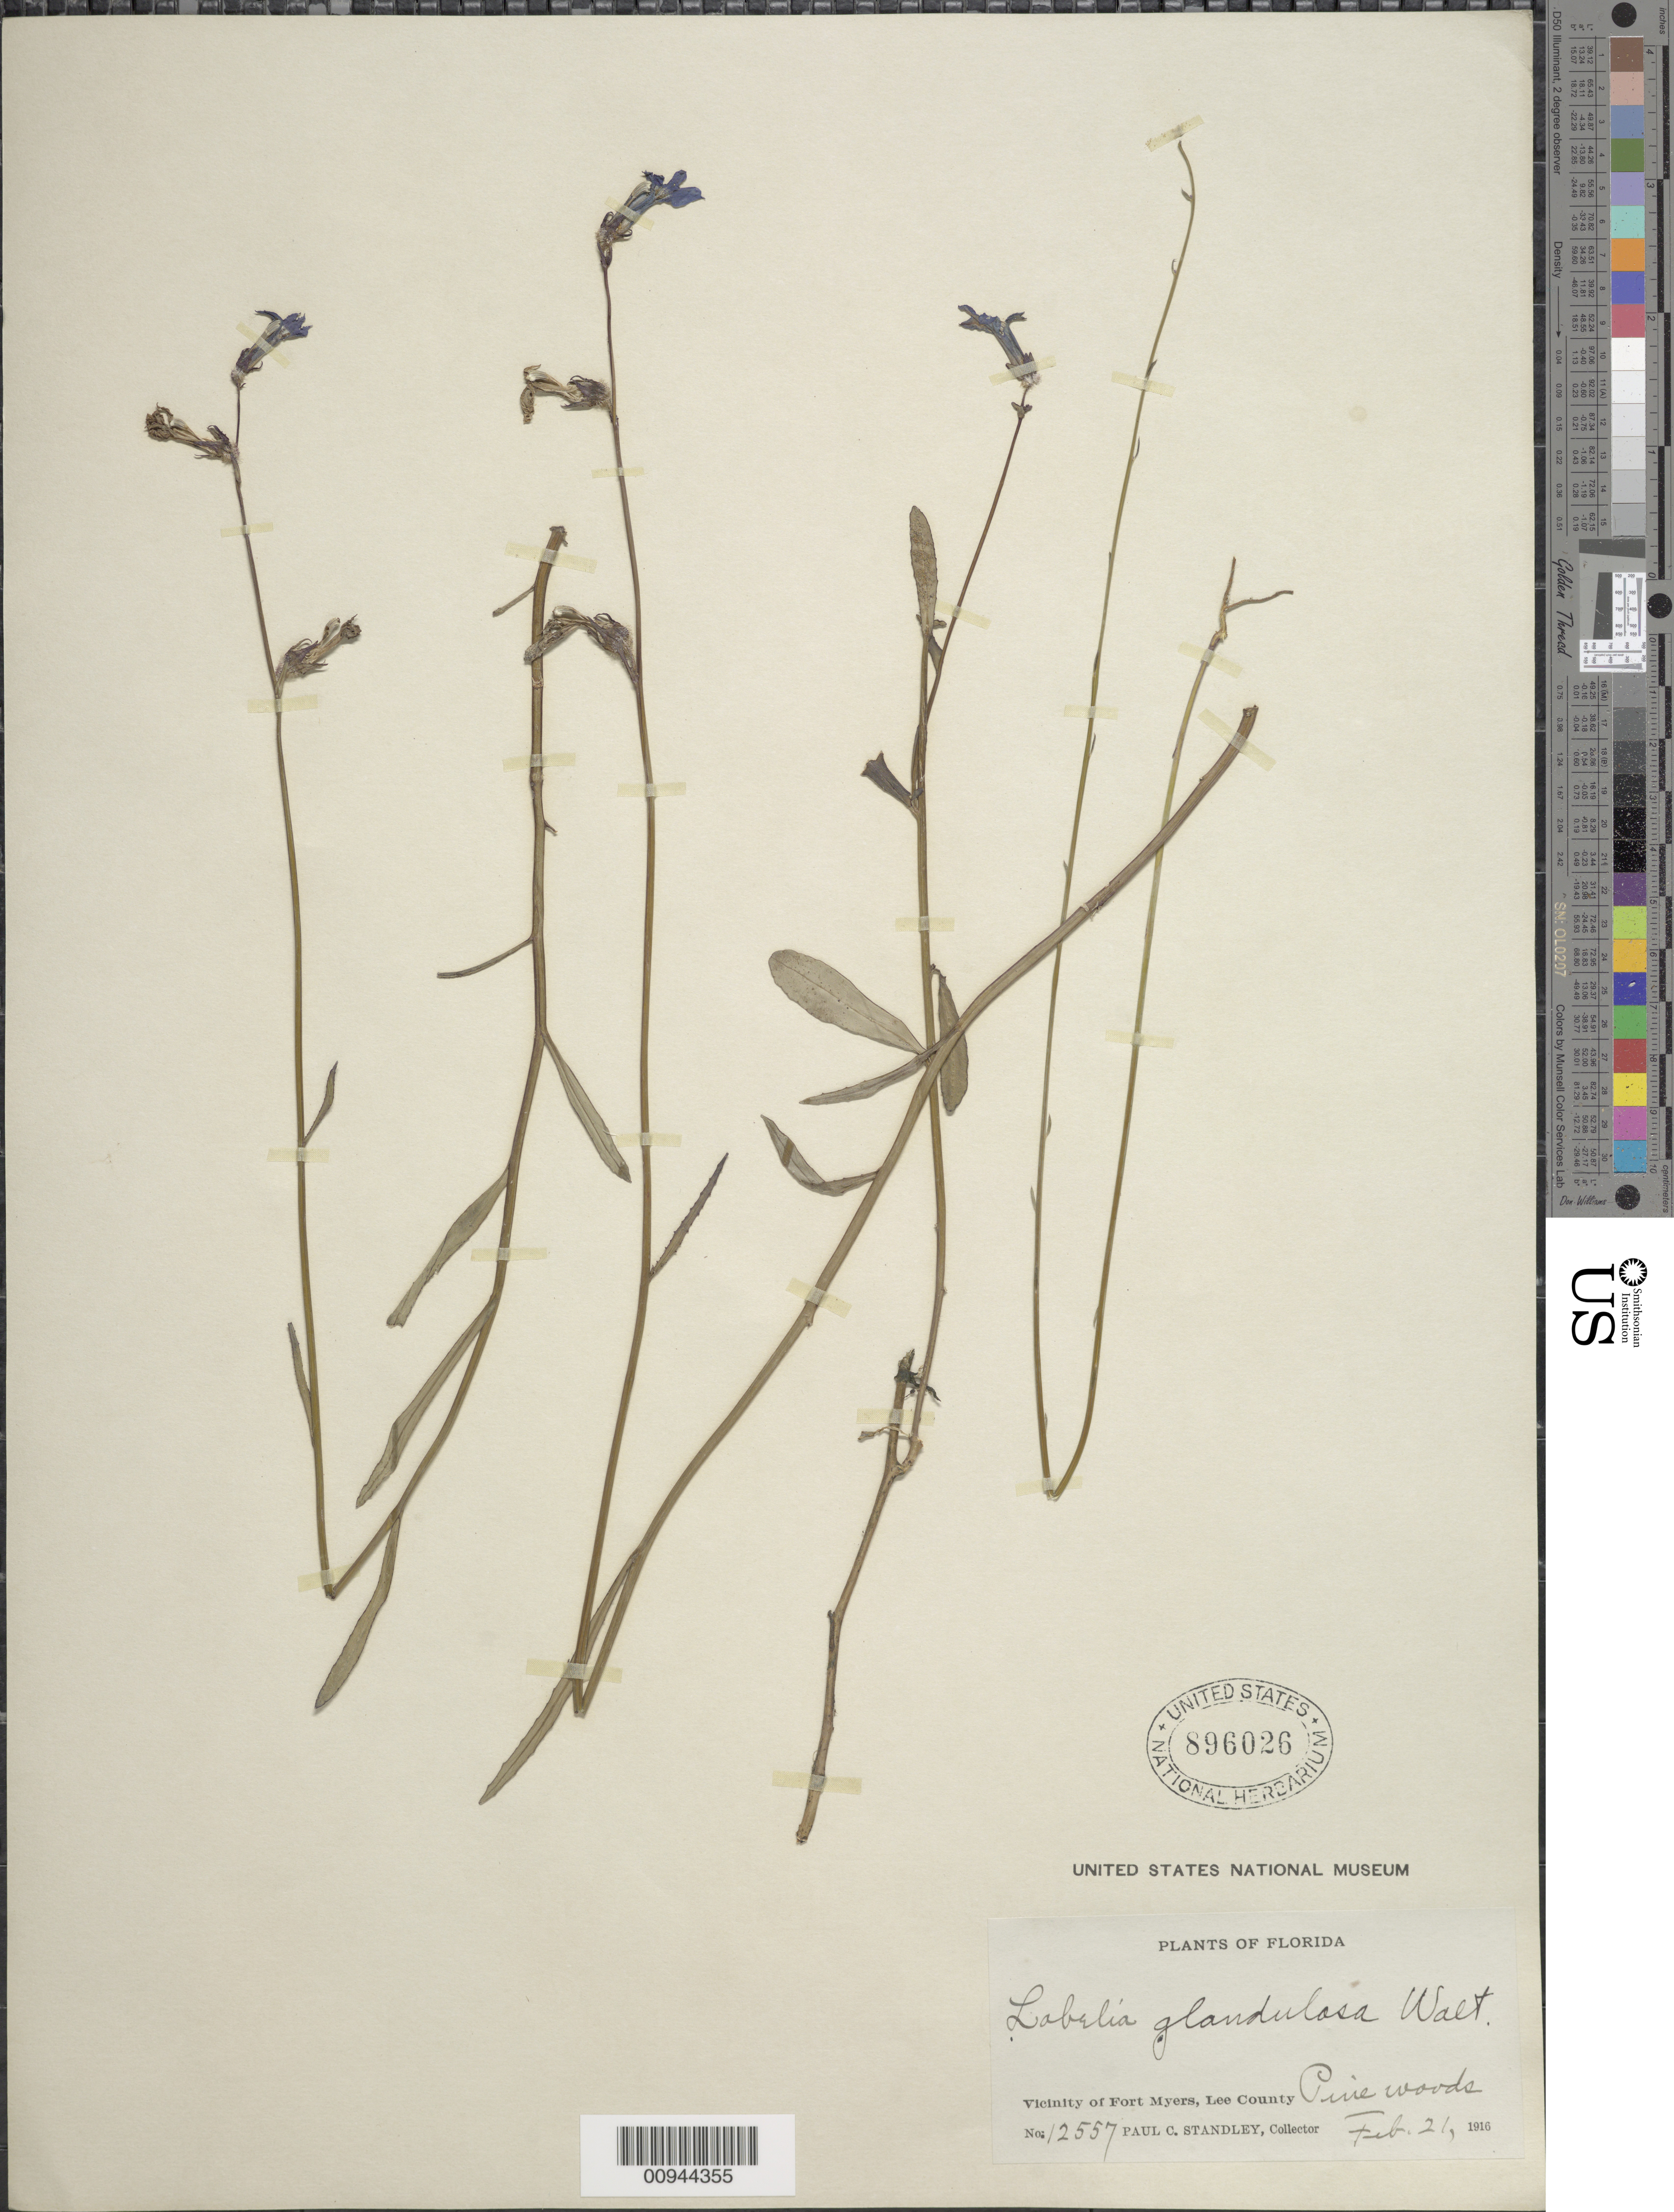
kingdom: Plantae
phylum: Tracheophyta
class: Magnoliopsida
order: Asterales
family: Campanulaceae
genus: Lobelia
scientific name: Lobelia glandulosa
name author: Walter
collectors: P. C. Standley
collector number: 12557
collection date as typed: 21 Feb 1916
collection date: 1916-02-21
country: United States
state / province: Florida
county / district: Lee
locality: Near Ft. Myers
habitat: pine woods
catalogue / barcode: US 896026